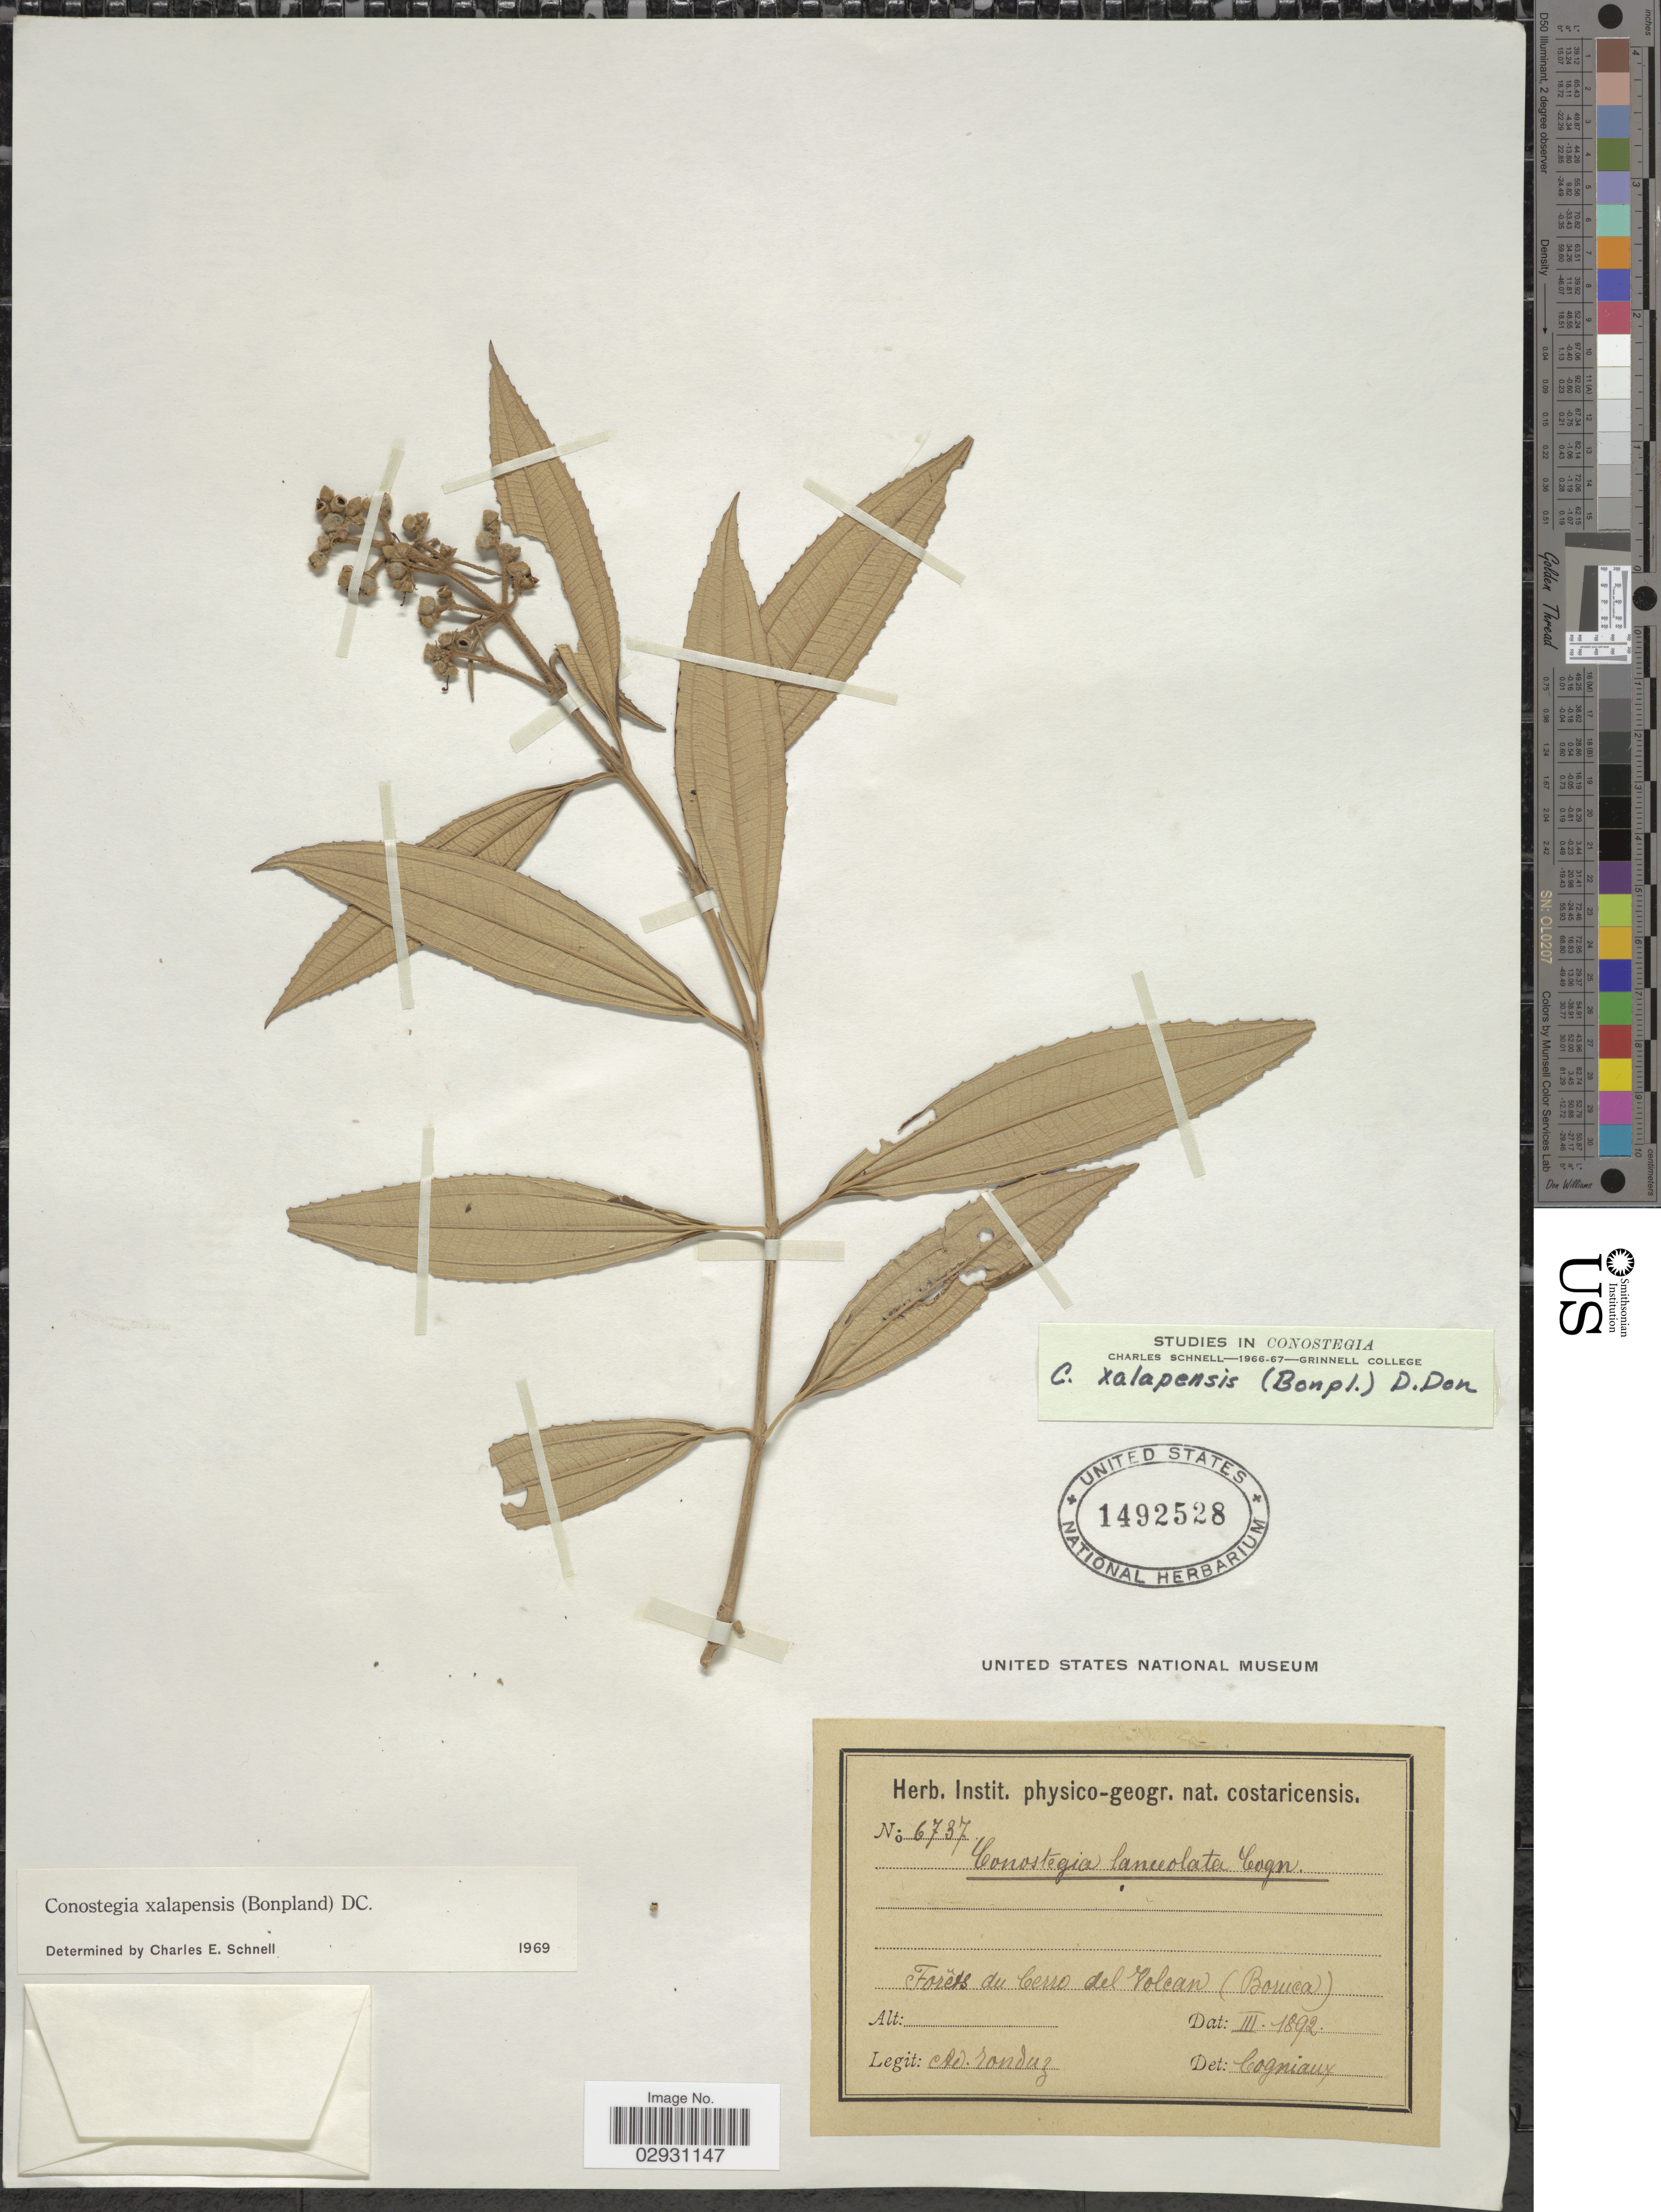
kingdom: Plantae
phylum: Tracheophyta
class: Magnoliopsida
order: Myrtales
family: Melastomataceae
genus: Conostegia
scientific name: Conostegia quadrangularis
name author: Schltdl. ex Steud.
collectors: A. Tonduz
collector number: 6737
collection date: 1892-03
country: Costa Rica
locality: Forêts du Cerro del Volcan (Boruca).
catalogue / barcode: US 1492528